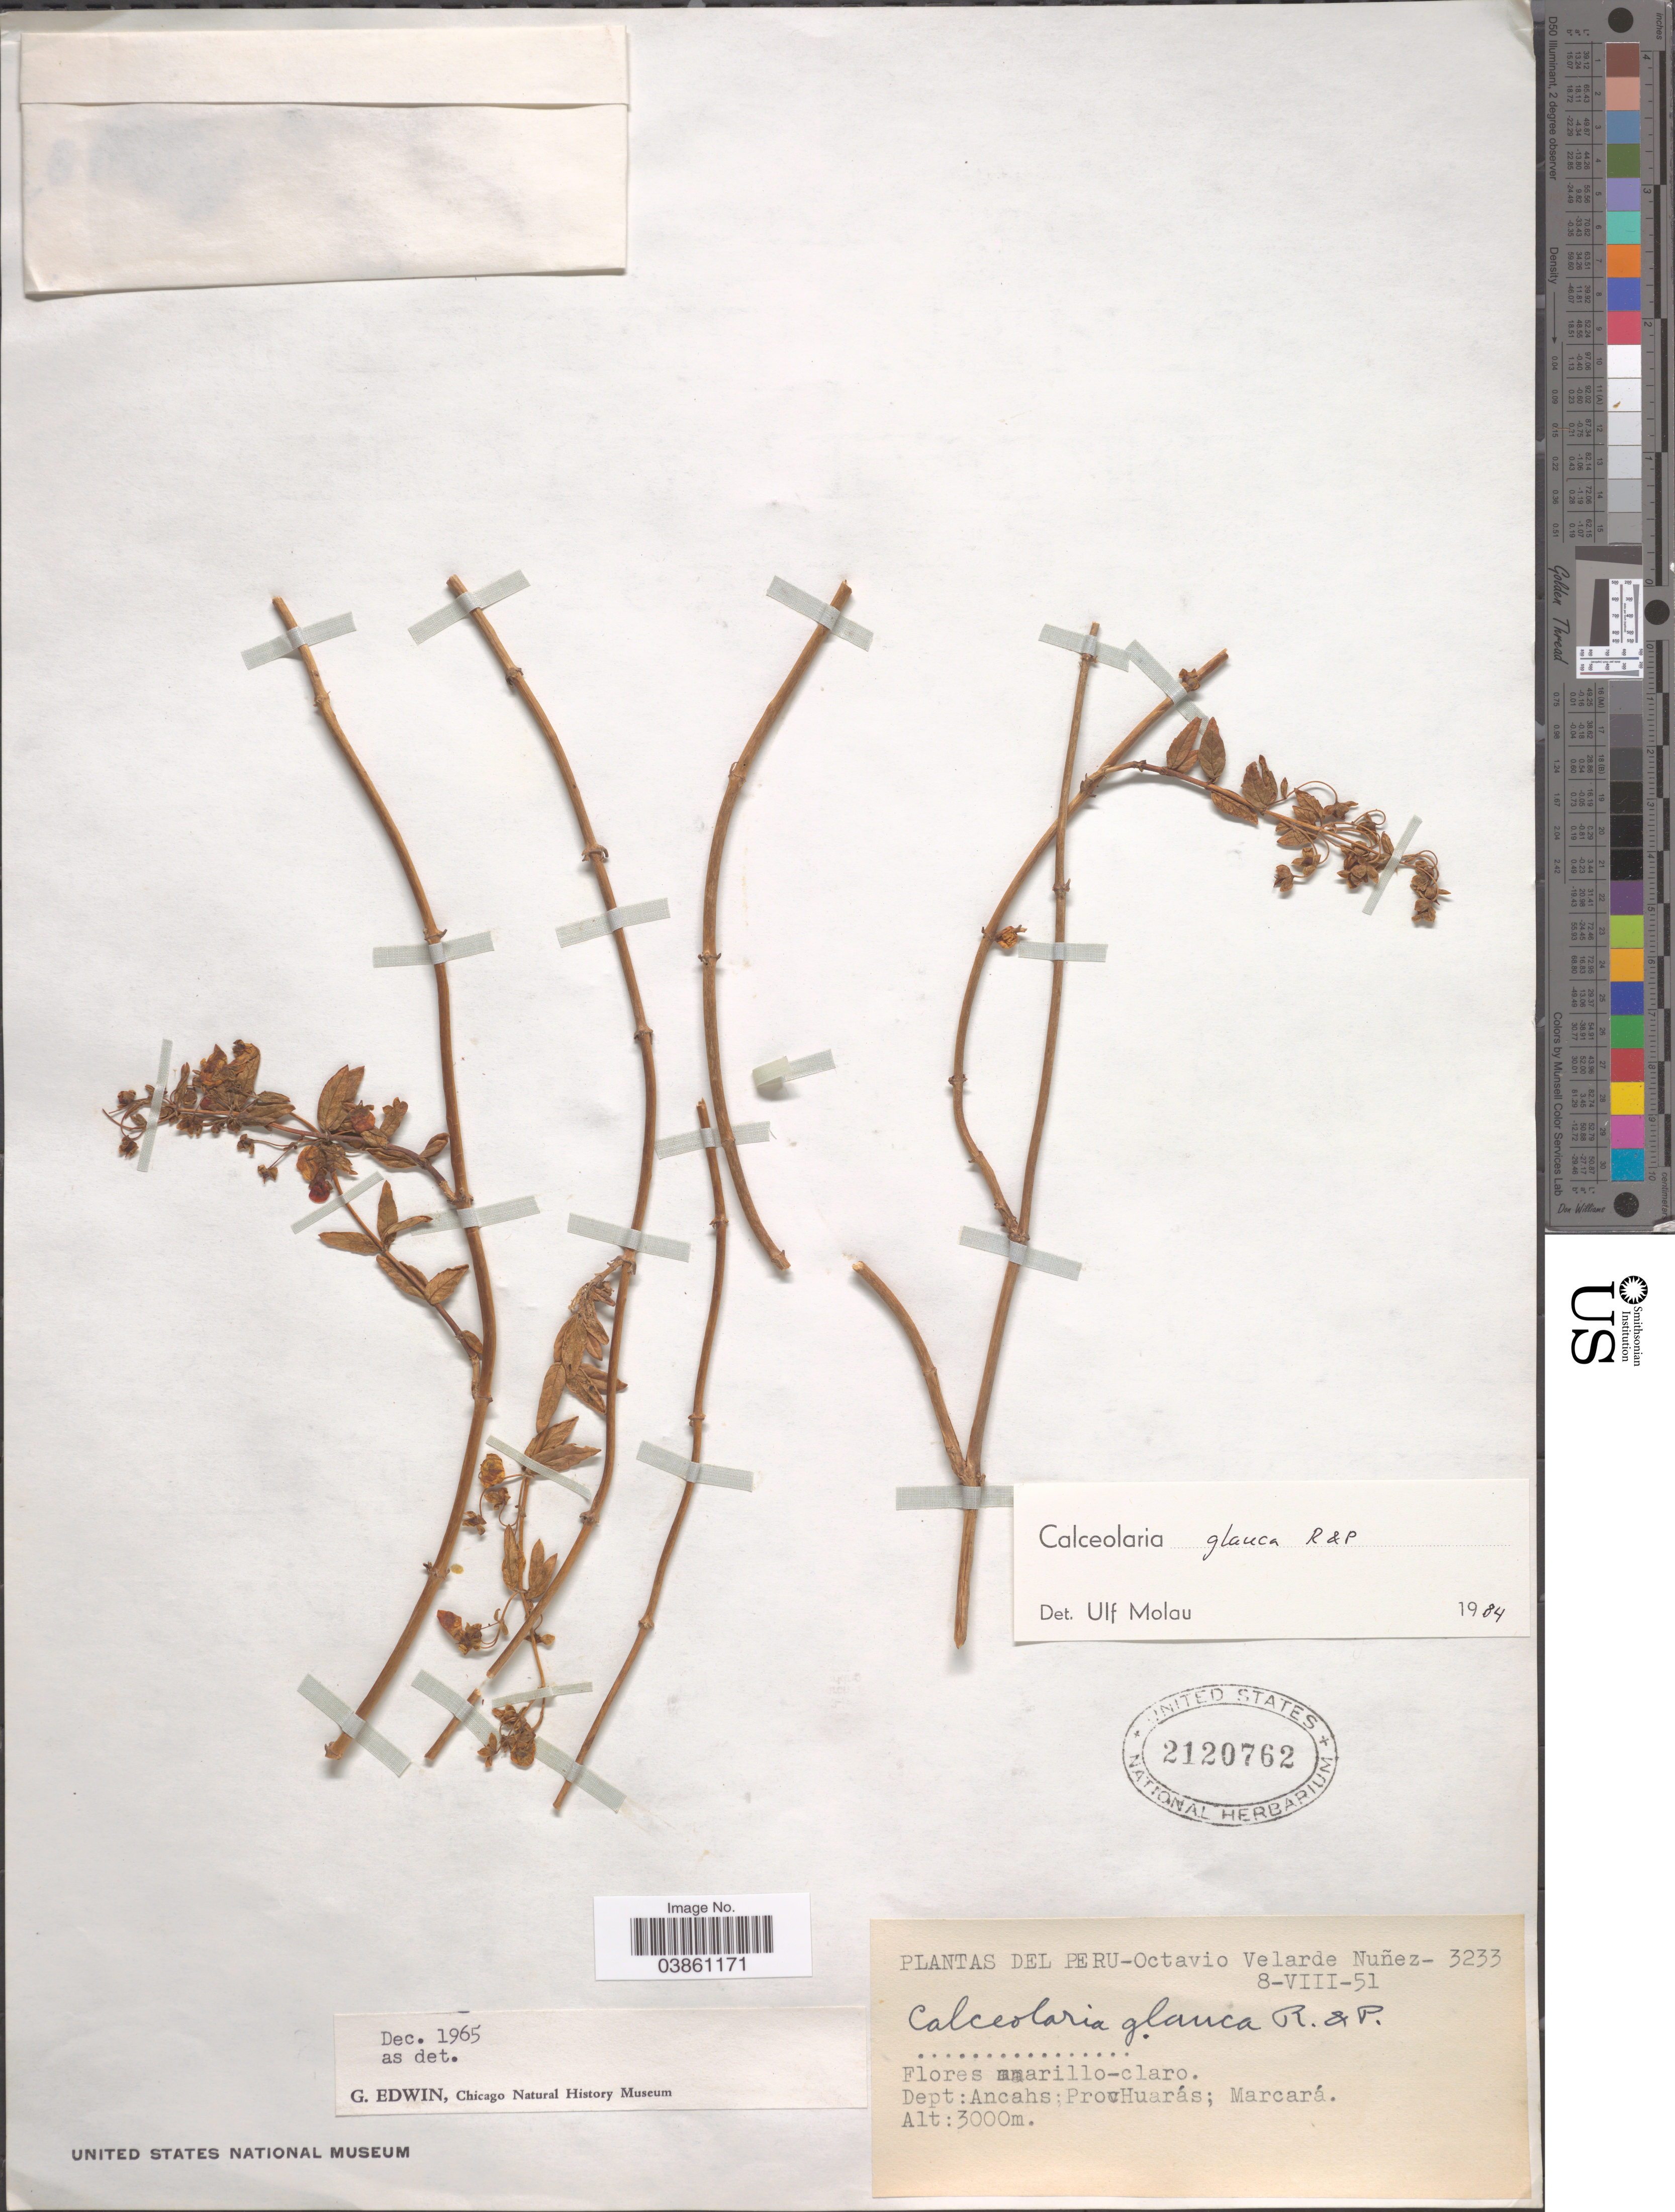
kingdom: Plantae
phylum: Tracheophyta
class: Magnoliopsida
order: Lamiales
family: Calceolariaceae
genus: Calceolaria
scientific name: Calceolaria glauca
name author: Ruiz & Pav.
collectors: O. Velarde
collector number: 3233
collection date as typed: Transcribed d/m/y: 8/8/51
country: Peru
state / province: Ancash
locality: Dept: Ancahs; Prov Huarás; Marcará.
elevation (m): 3000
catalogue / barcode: US 2120762